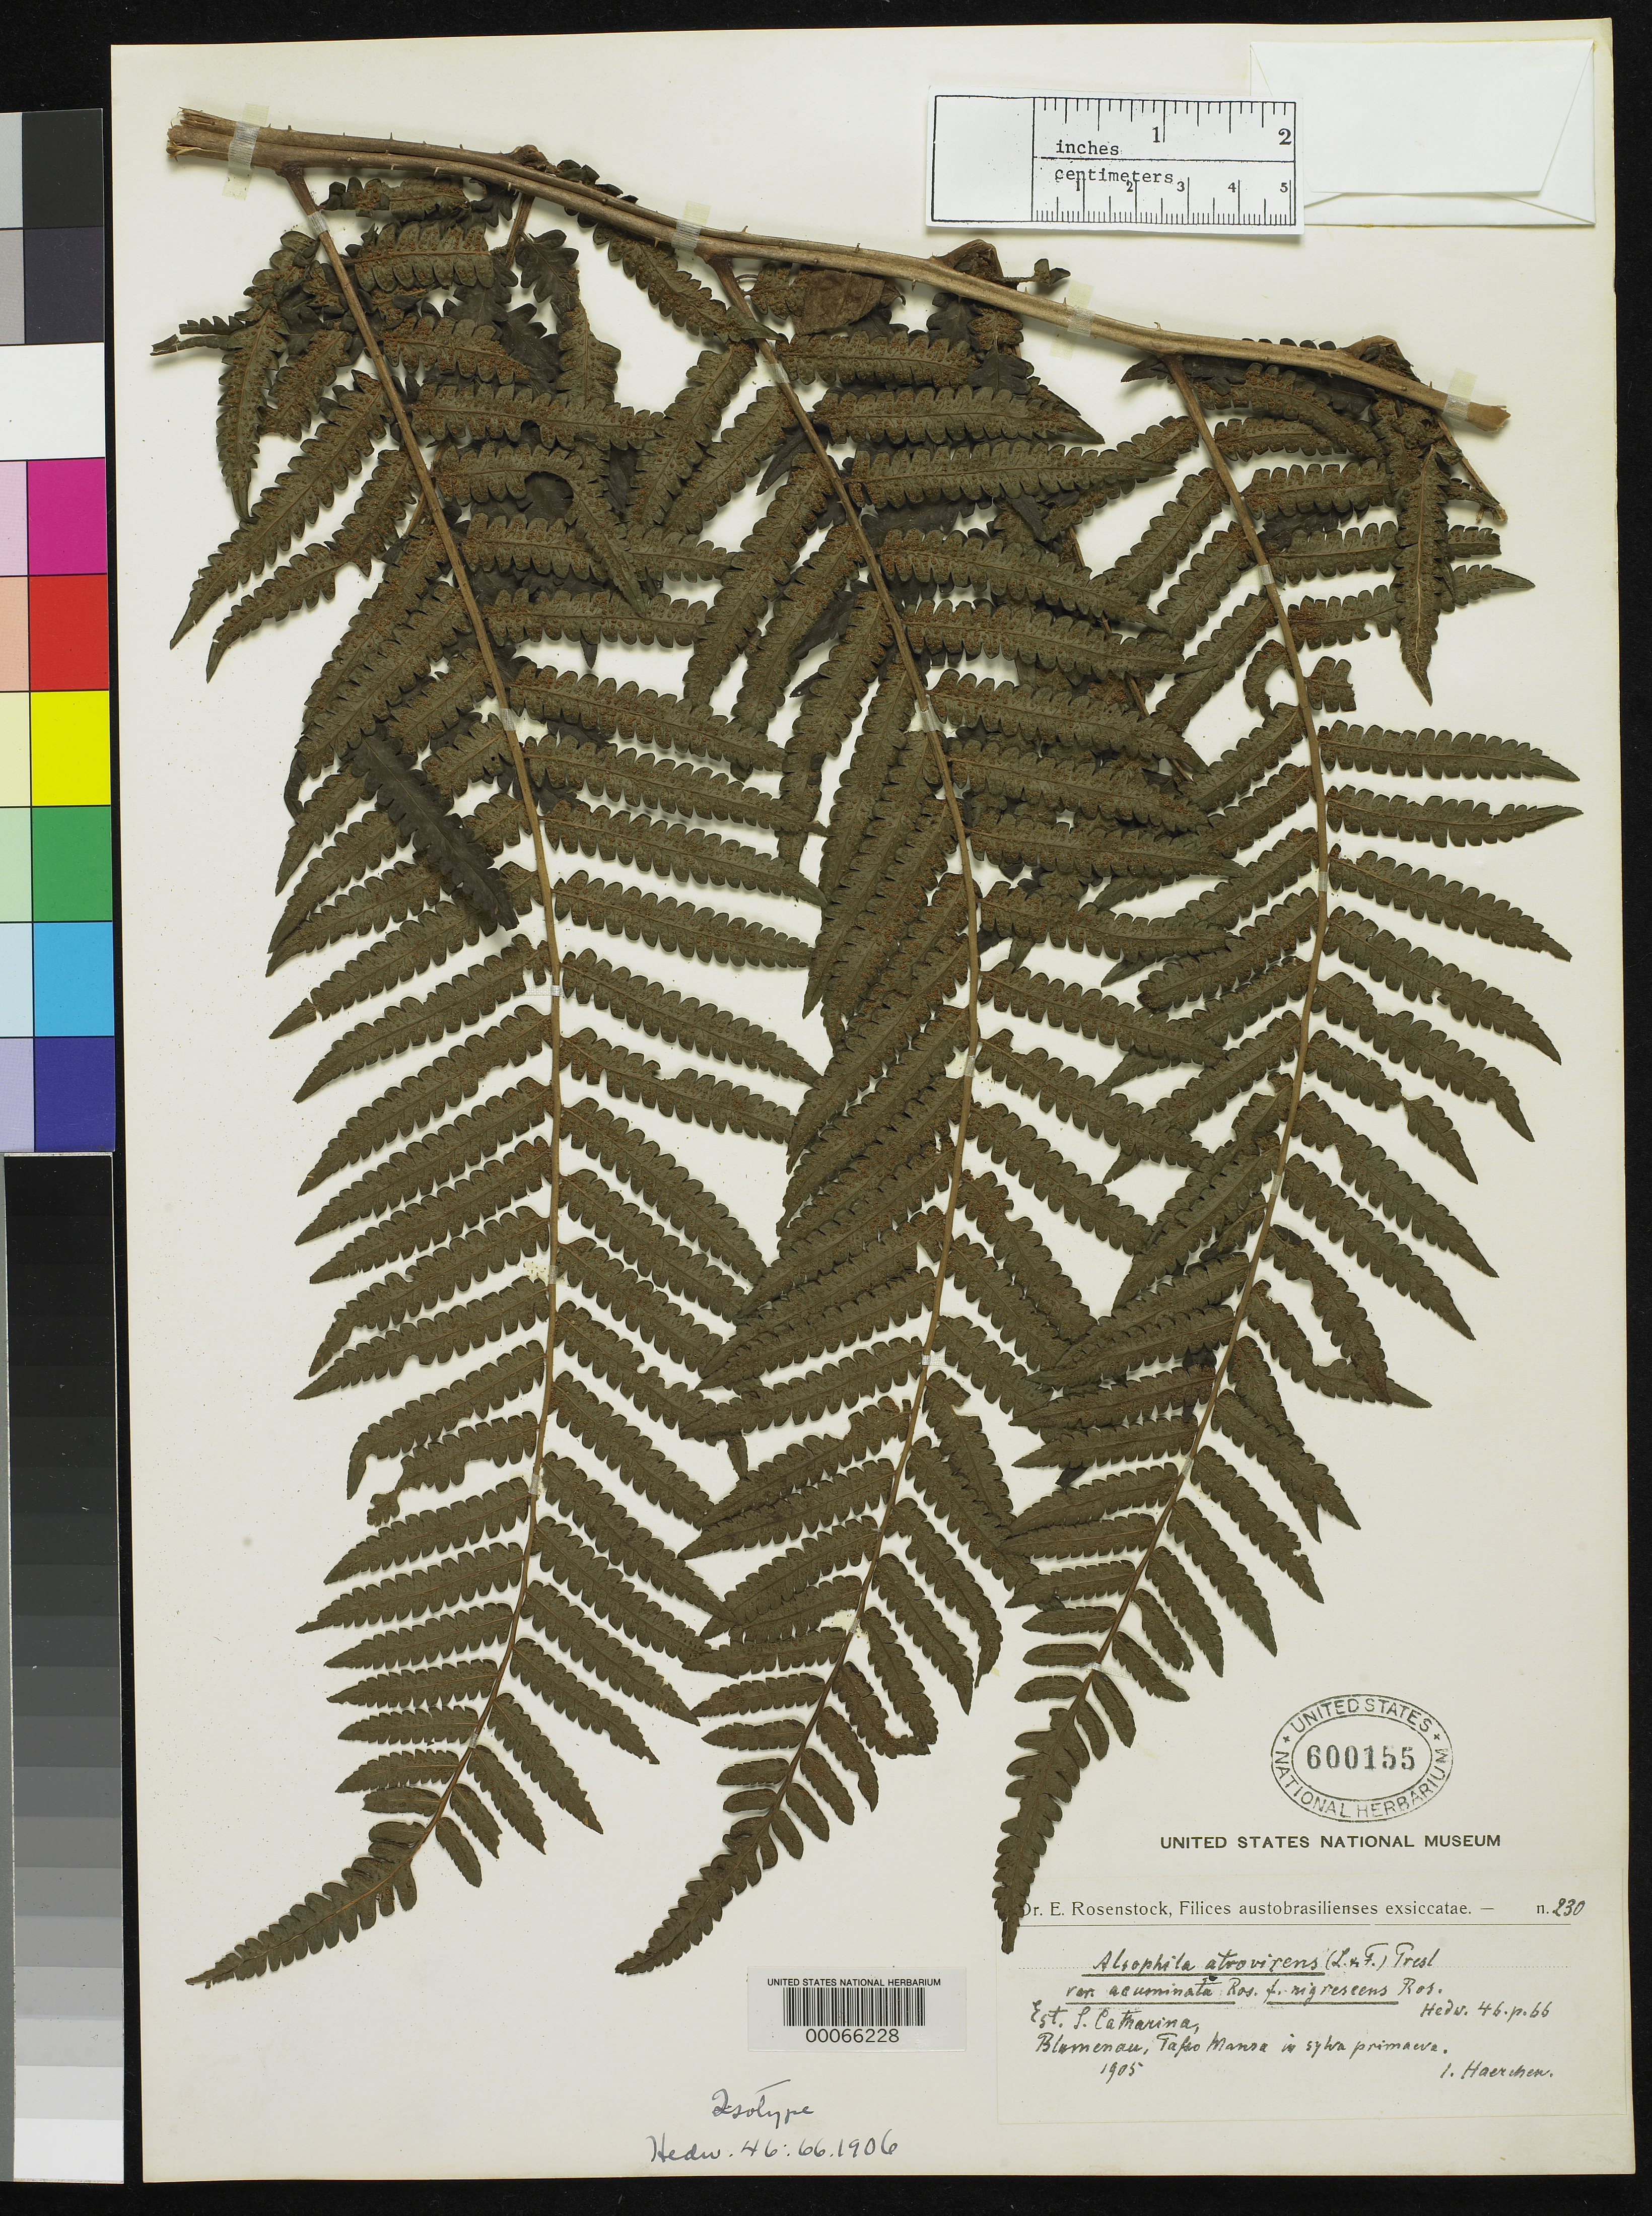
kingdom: Plantae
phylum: Tracheophyta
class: Polypodiopsida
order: Cyatheales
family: Cyatheaceae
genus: Alsophila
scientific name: Alsophila atrovirens f. nigrescens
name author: Rosenst.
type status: Type Collection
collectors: I. Haerchen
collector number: Rosenstock Exs. 230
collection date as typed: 1905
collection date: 1905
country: Brazil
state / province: Minas Gerais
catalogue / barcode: US 600155